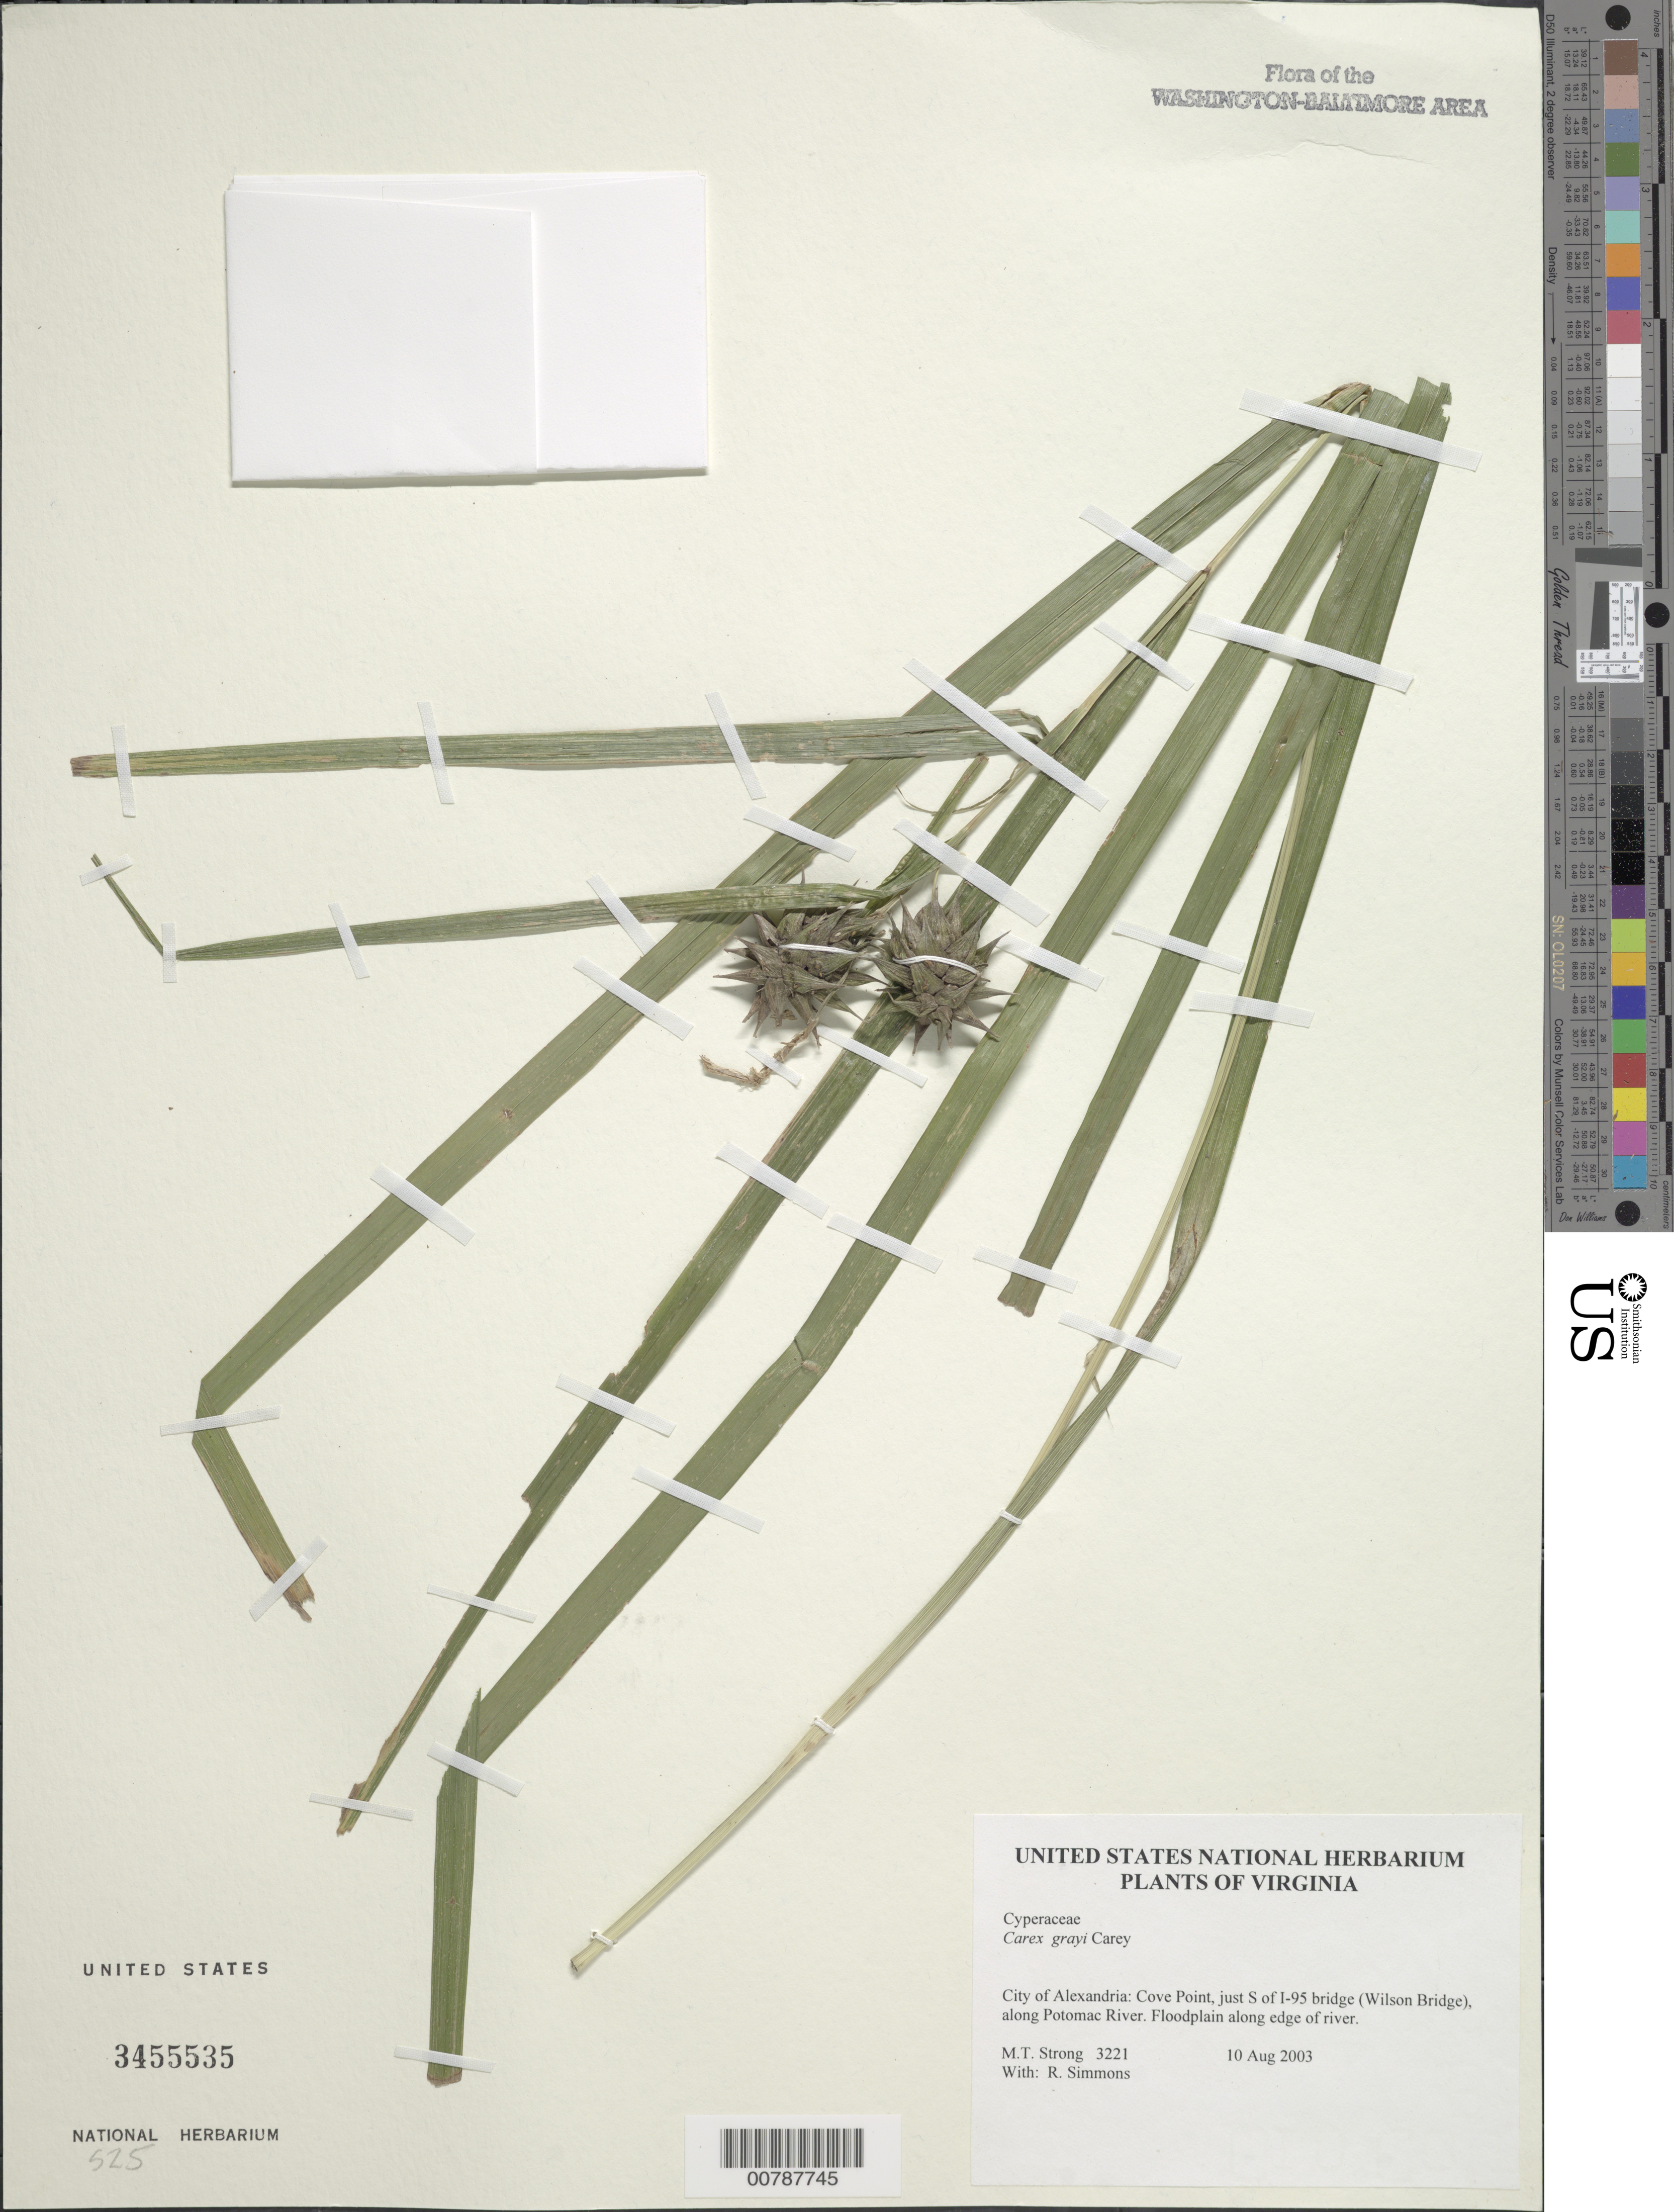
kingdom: Plantae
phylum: Tracheophyta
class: Liliopsida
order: Poales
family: Cyperaceae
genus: Carex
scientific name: Carex grayi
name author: J. Carey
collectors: M. T. Strong & R. Simmons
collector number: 3221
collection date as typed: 10 Aug 2003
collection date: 2003-08-10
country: United States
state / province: Virginia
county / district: City of Alexandria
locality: Cove Point, just S of I-95 bridge (Wilson Bridge), along Potomac River.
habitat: Floodplain along edge of river.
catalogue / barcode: US 3455535